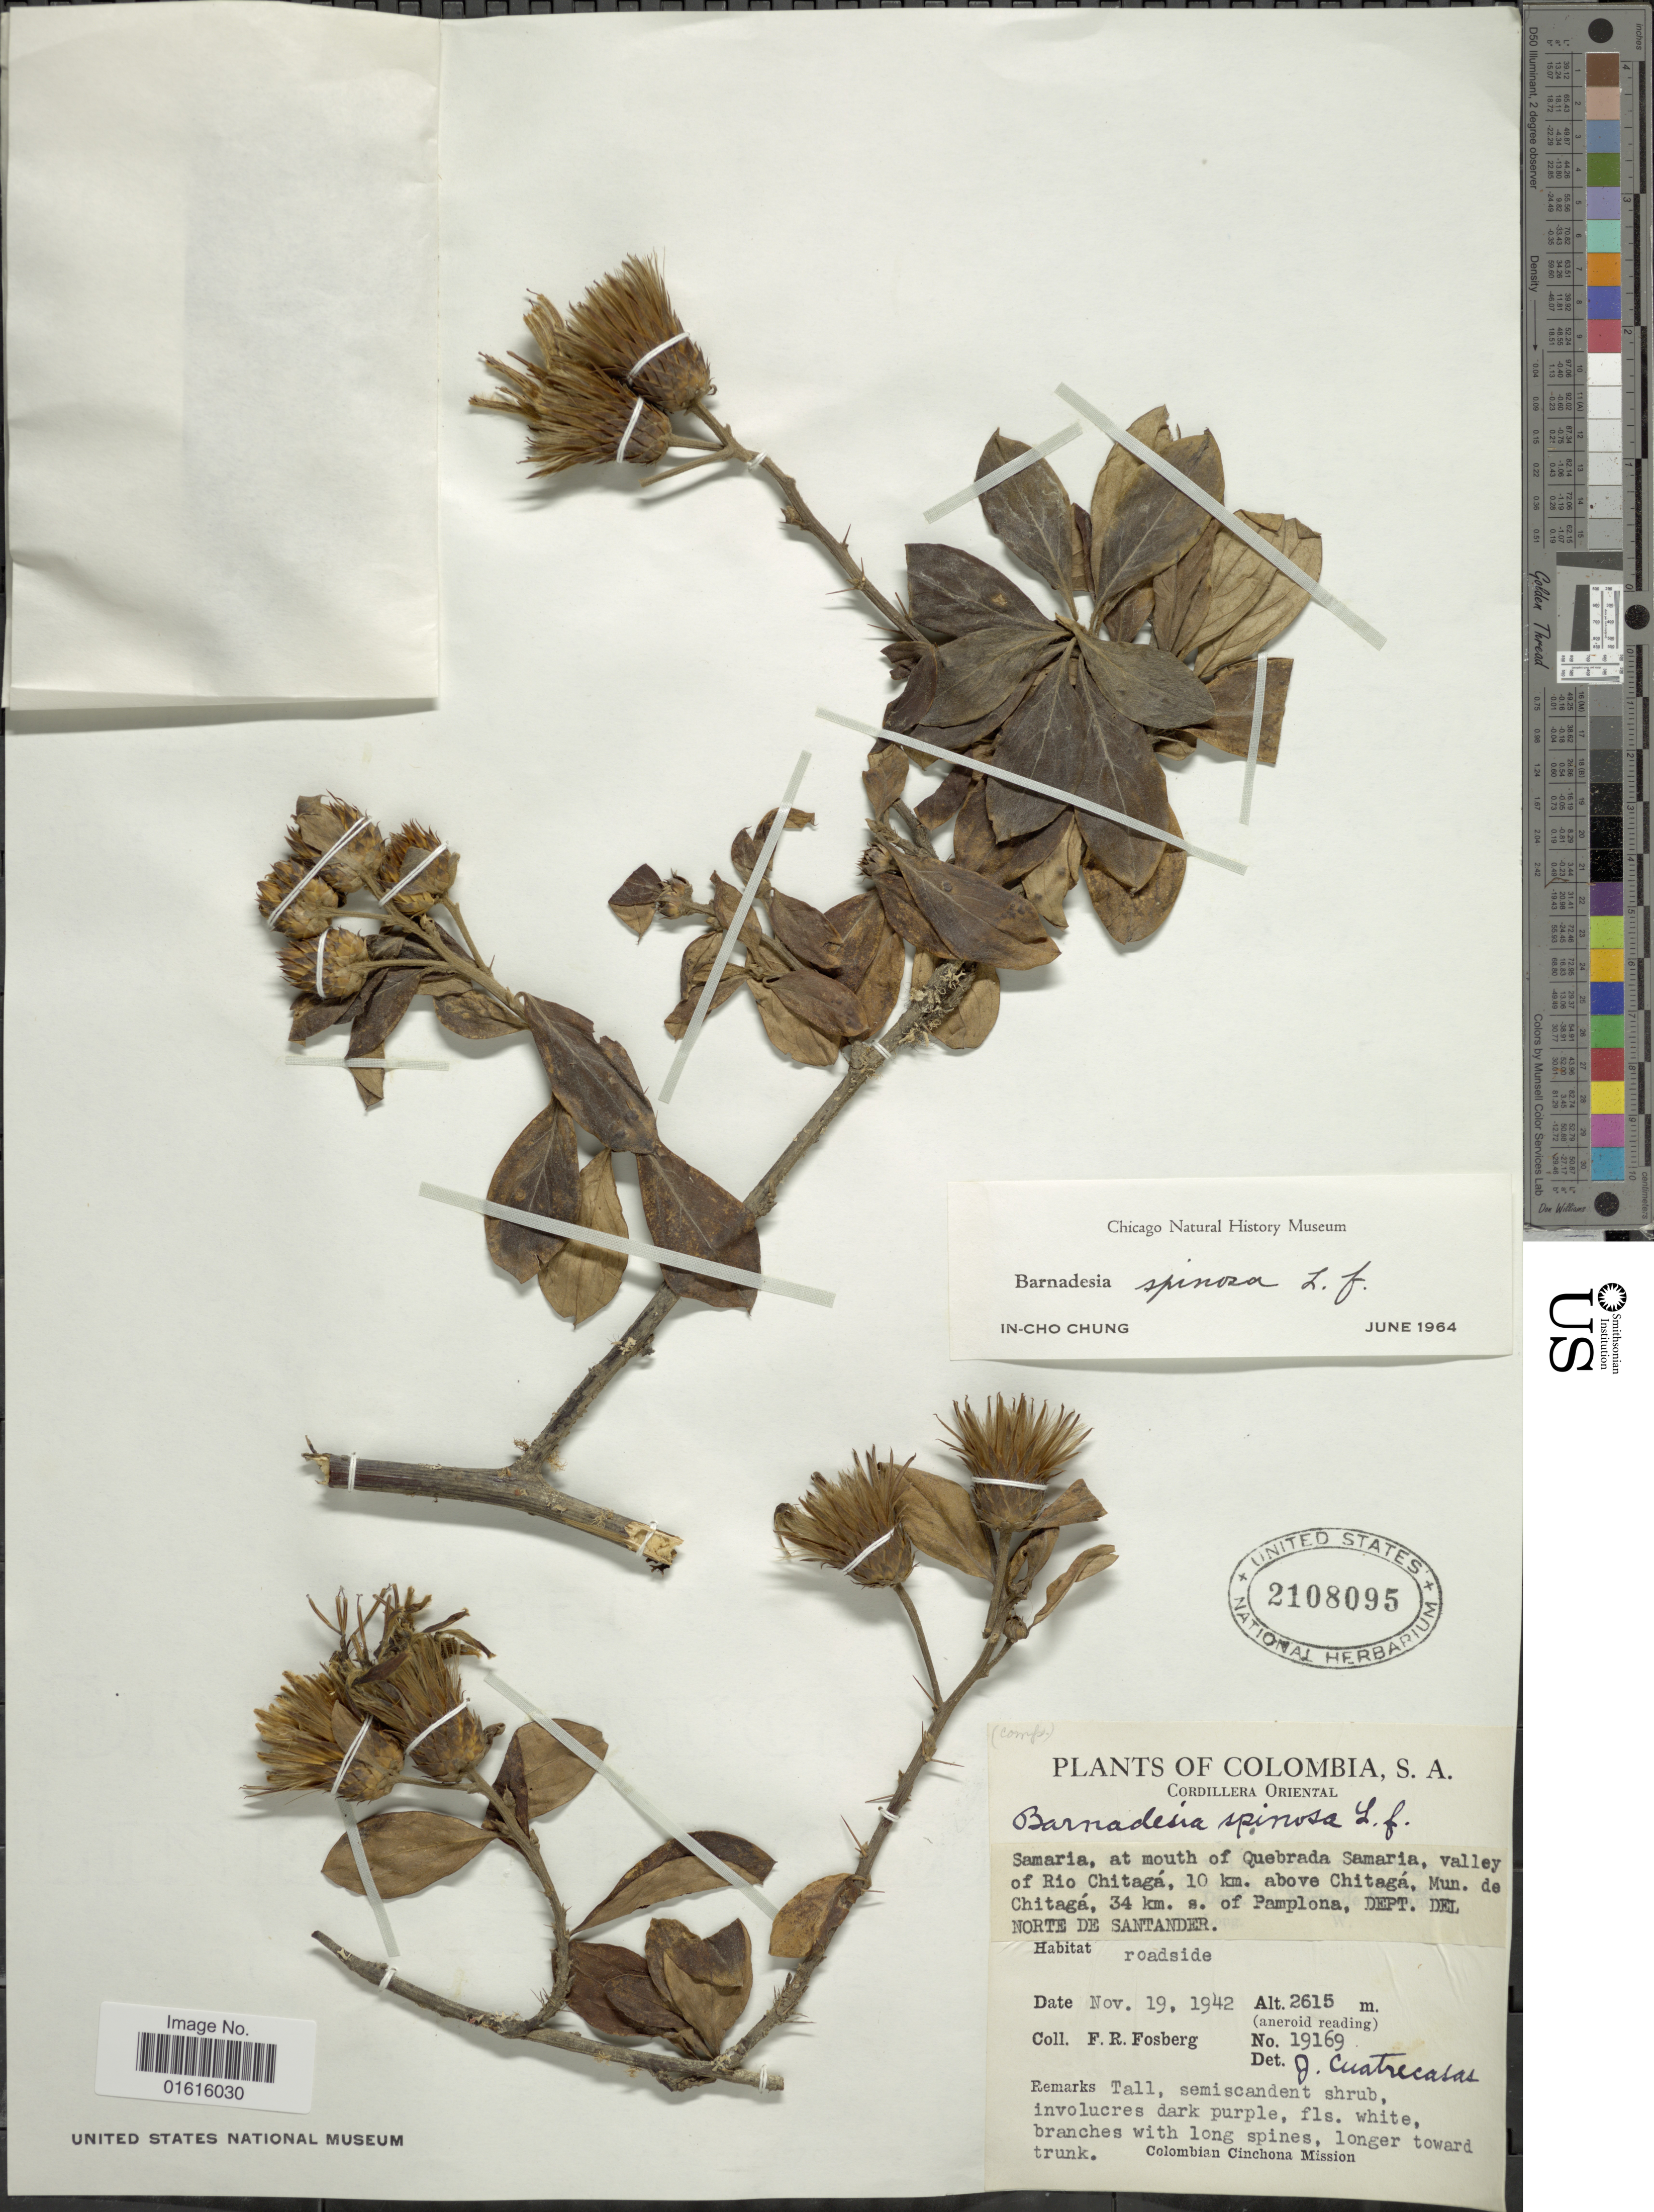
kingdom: Plantae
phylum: Tracheophyta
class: Magnoliopsida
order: Asterales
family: Asteraceae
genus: Barnadesia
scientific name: Barnadesia spinosa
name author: L. f.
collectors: F. R. Fosberg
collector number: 19169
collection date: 1942-11-19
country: Colombia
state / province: Norte de Santander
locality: Cordillera Oriental, Samaria, at mouth of Quebrada Samaria, valley of Rio Chitaga, 10 km above Chitaga. Mun. de Chitaga, 34 km s of Pamplona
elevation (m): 2615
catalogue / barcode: US 2108095